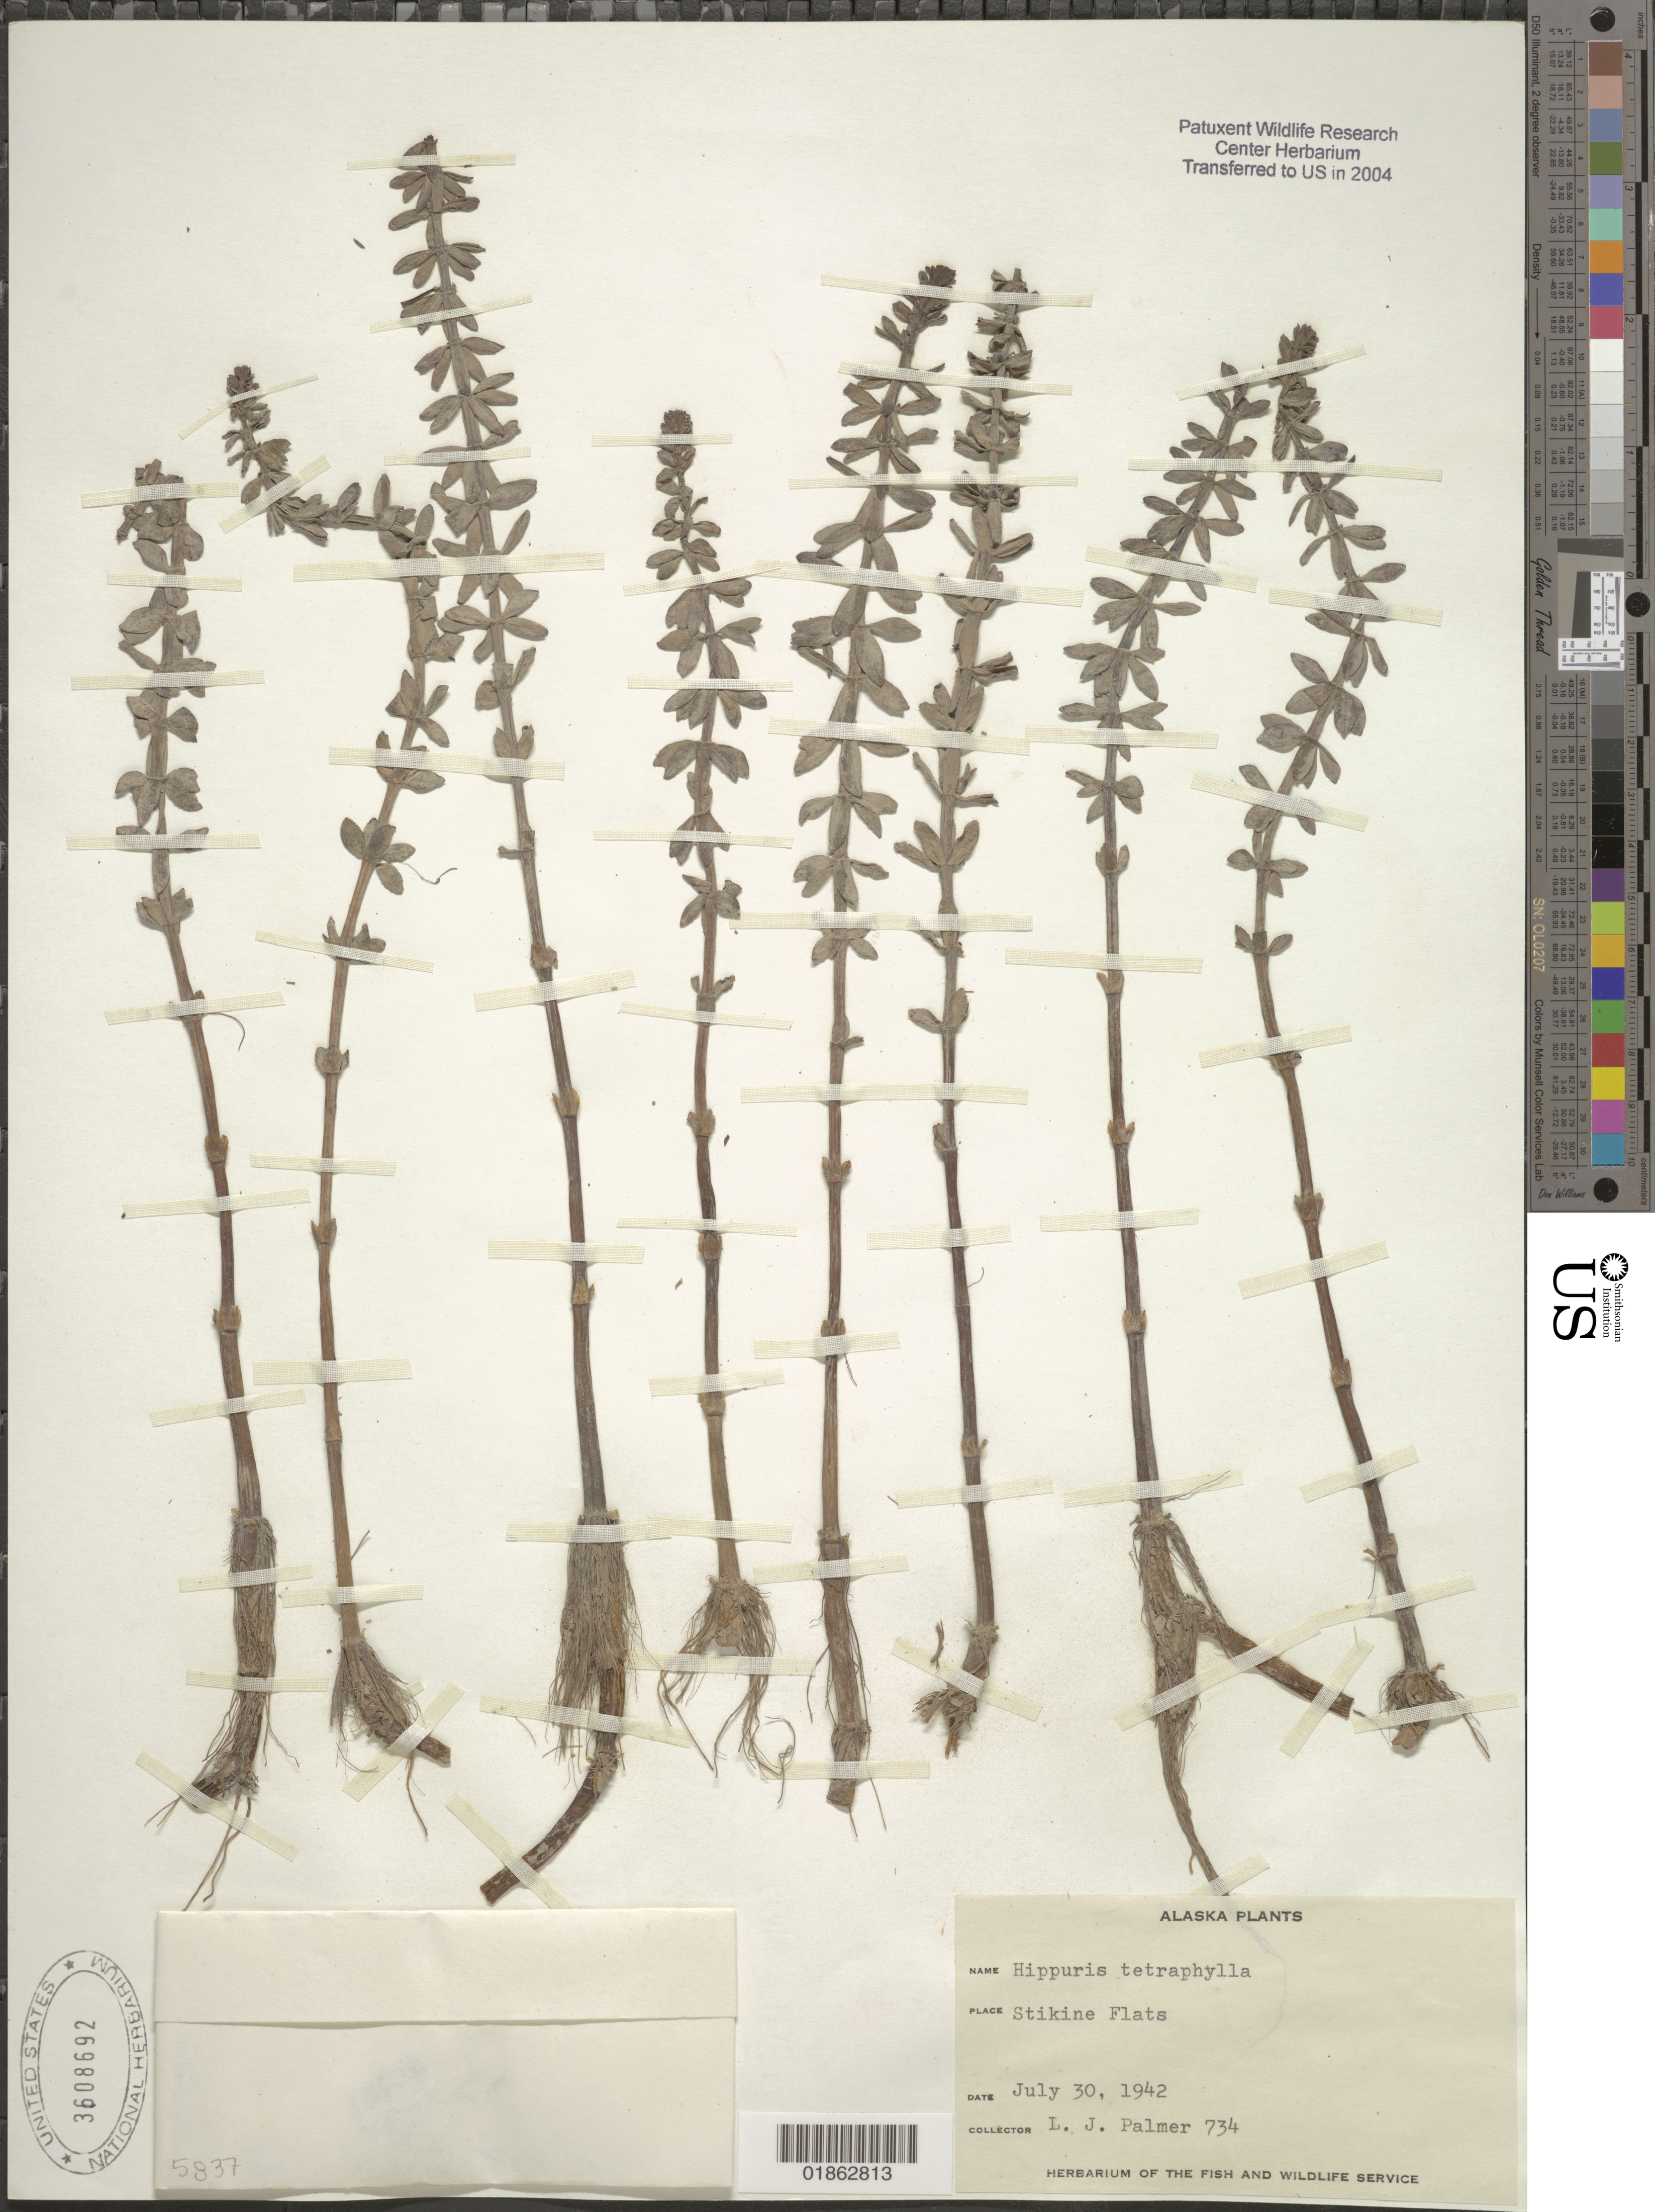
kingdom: Plantae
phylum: Tracheophyta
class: Magnoliopsida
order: Lamiales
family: Plantaginaceae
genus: Hippuris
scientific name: Hippuris tetraphylla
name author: L. f.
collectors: L. J. Palmer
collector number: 734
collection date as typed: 30 Jul 1942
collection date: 1942-07-30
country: United States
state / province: Alaska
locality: Stikine Flats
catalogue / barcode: US 3608692